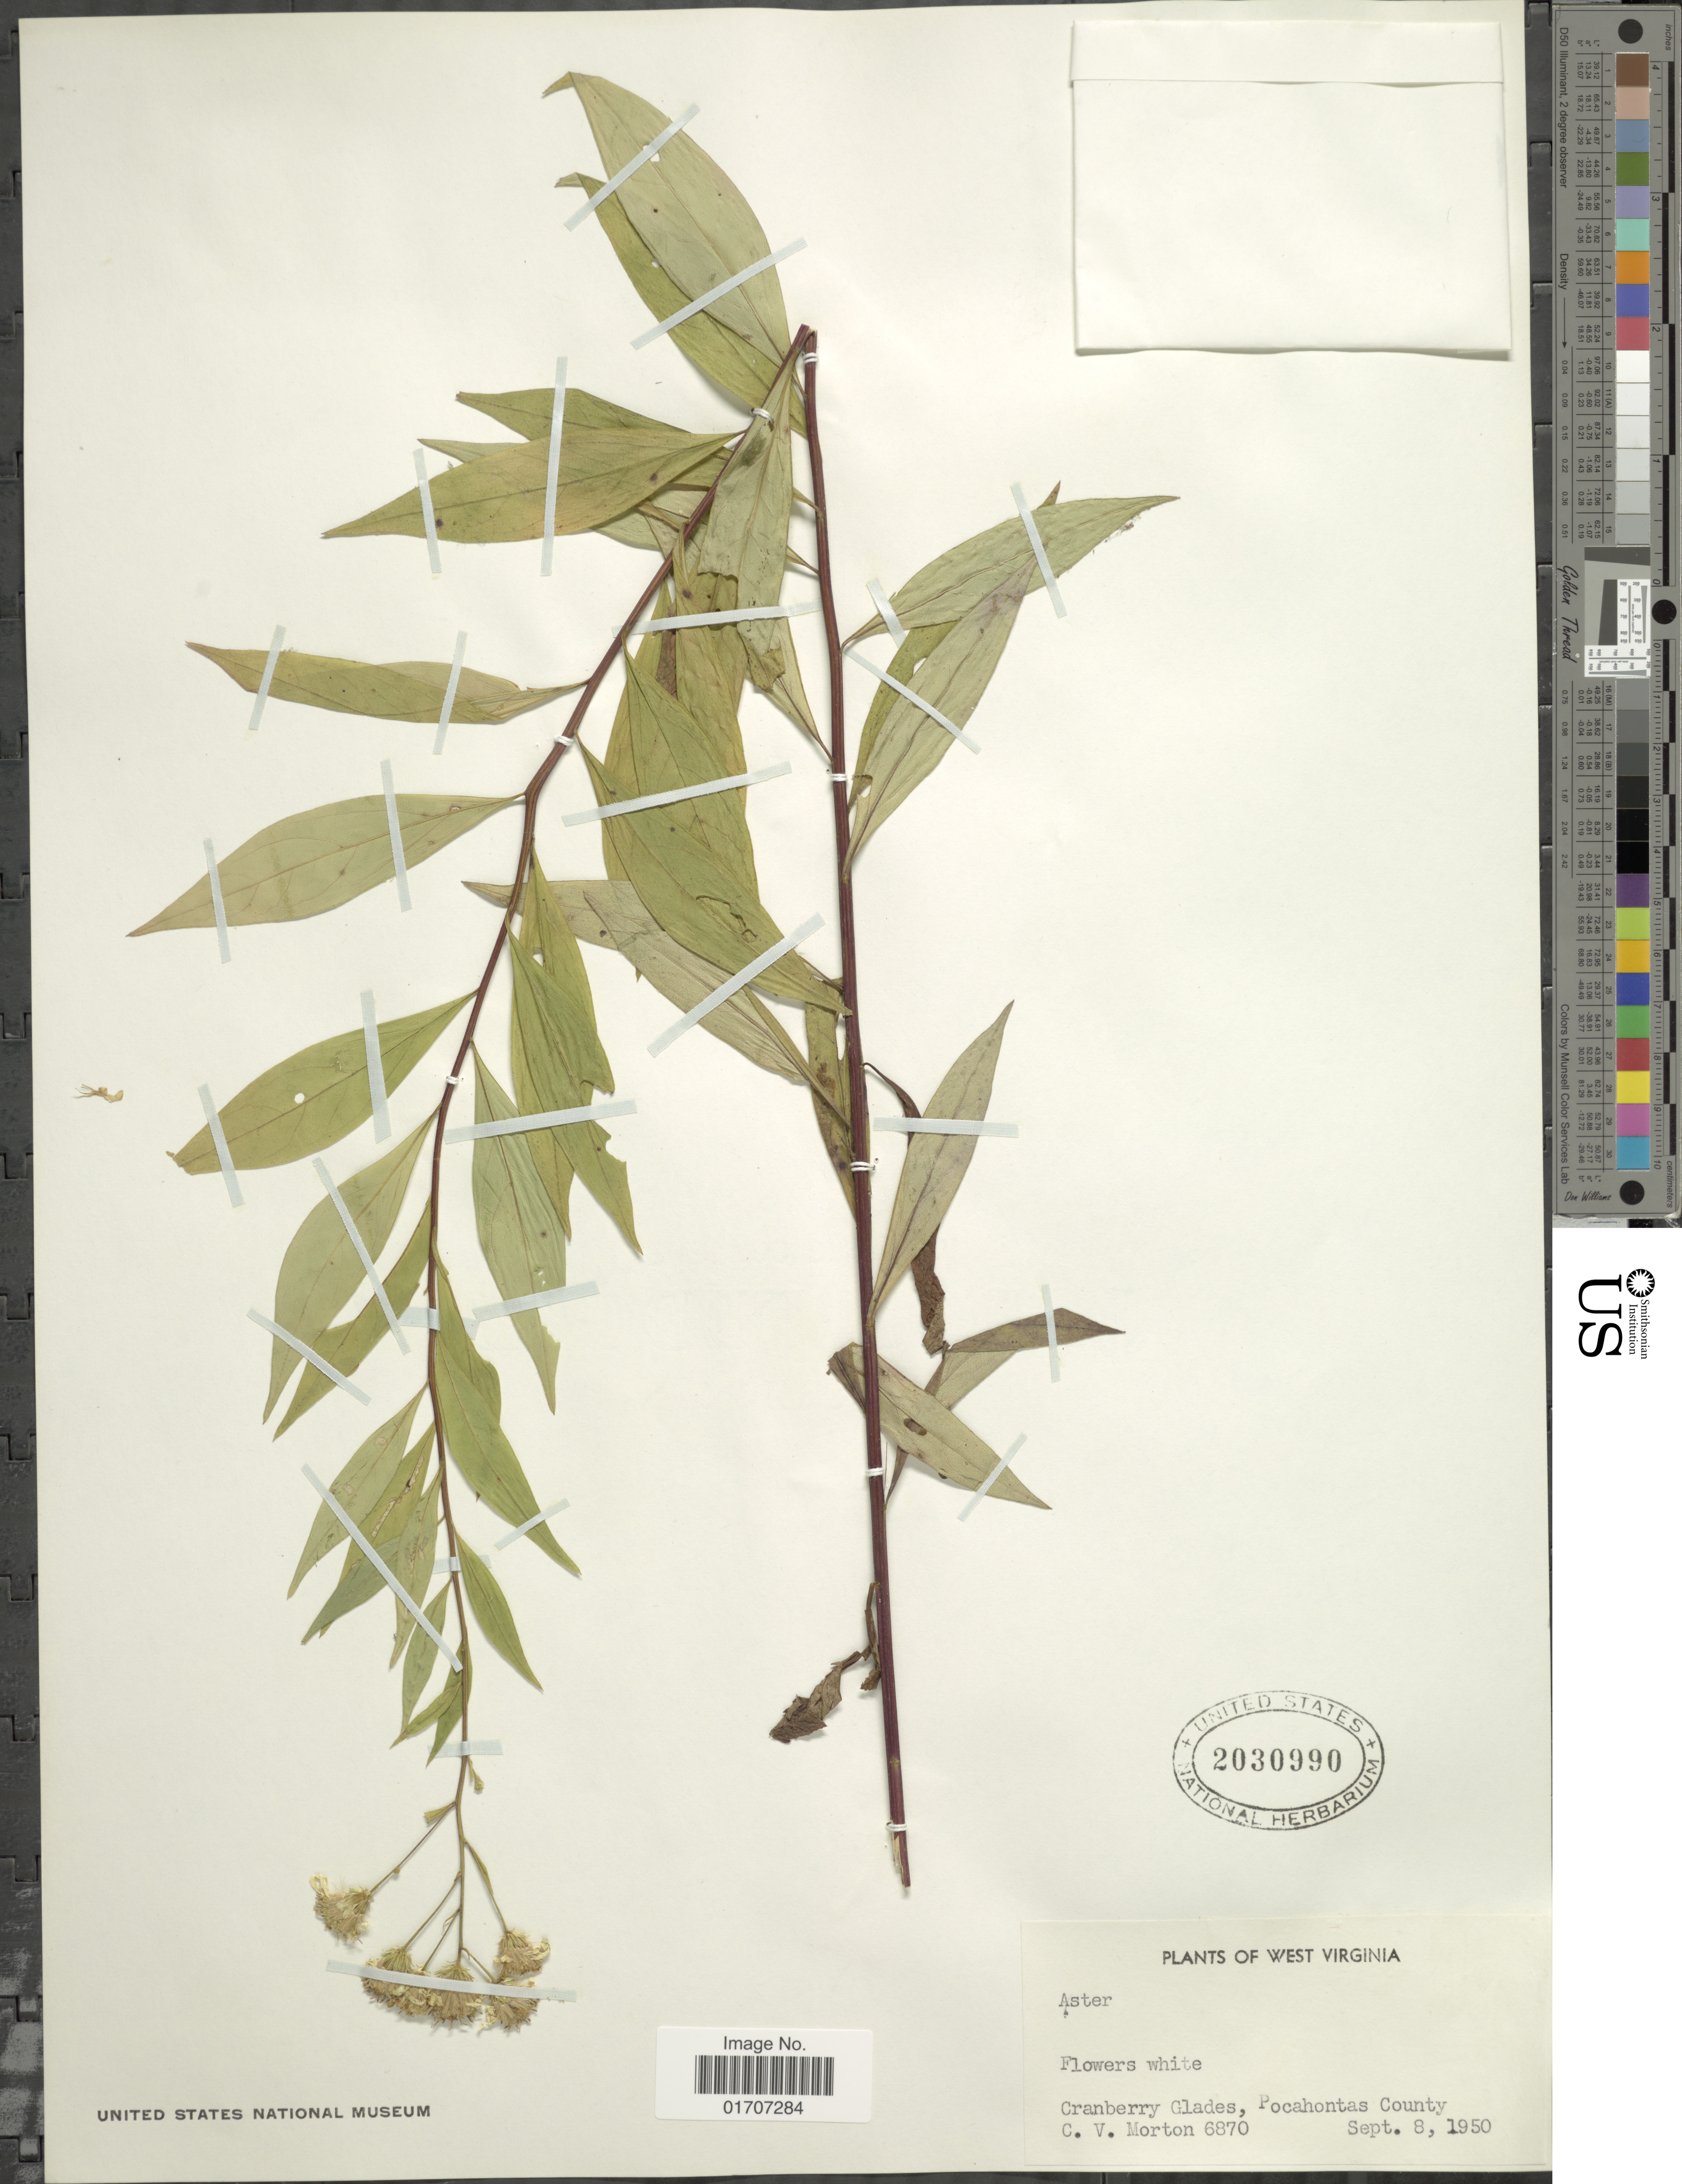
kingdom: Plantae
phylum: Tracheophyta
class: Magnoliopsida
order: Asterales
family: Asteraceae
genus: Doellingeria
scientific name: Doellingeria infirma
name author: (Michx.) Greene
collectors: C. V. Morton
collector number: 6870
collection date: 1950-09-08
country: United States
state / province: West Virginia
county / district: Pocahontas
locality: Cranberry Glades, Pocahontas County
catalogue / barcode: US 2030990